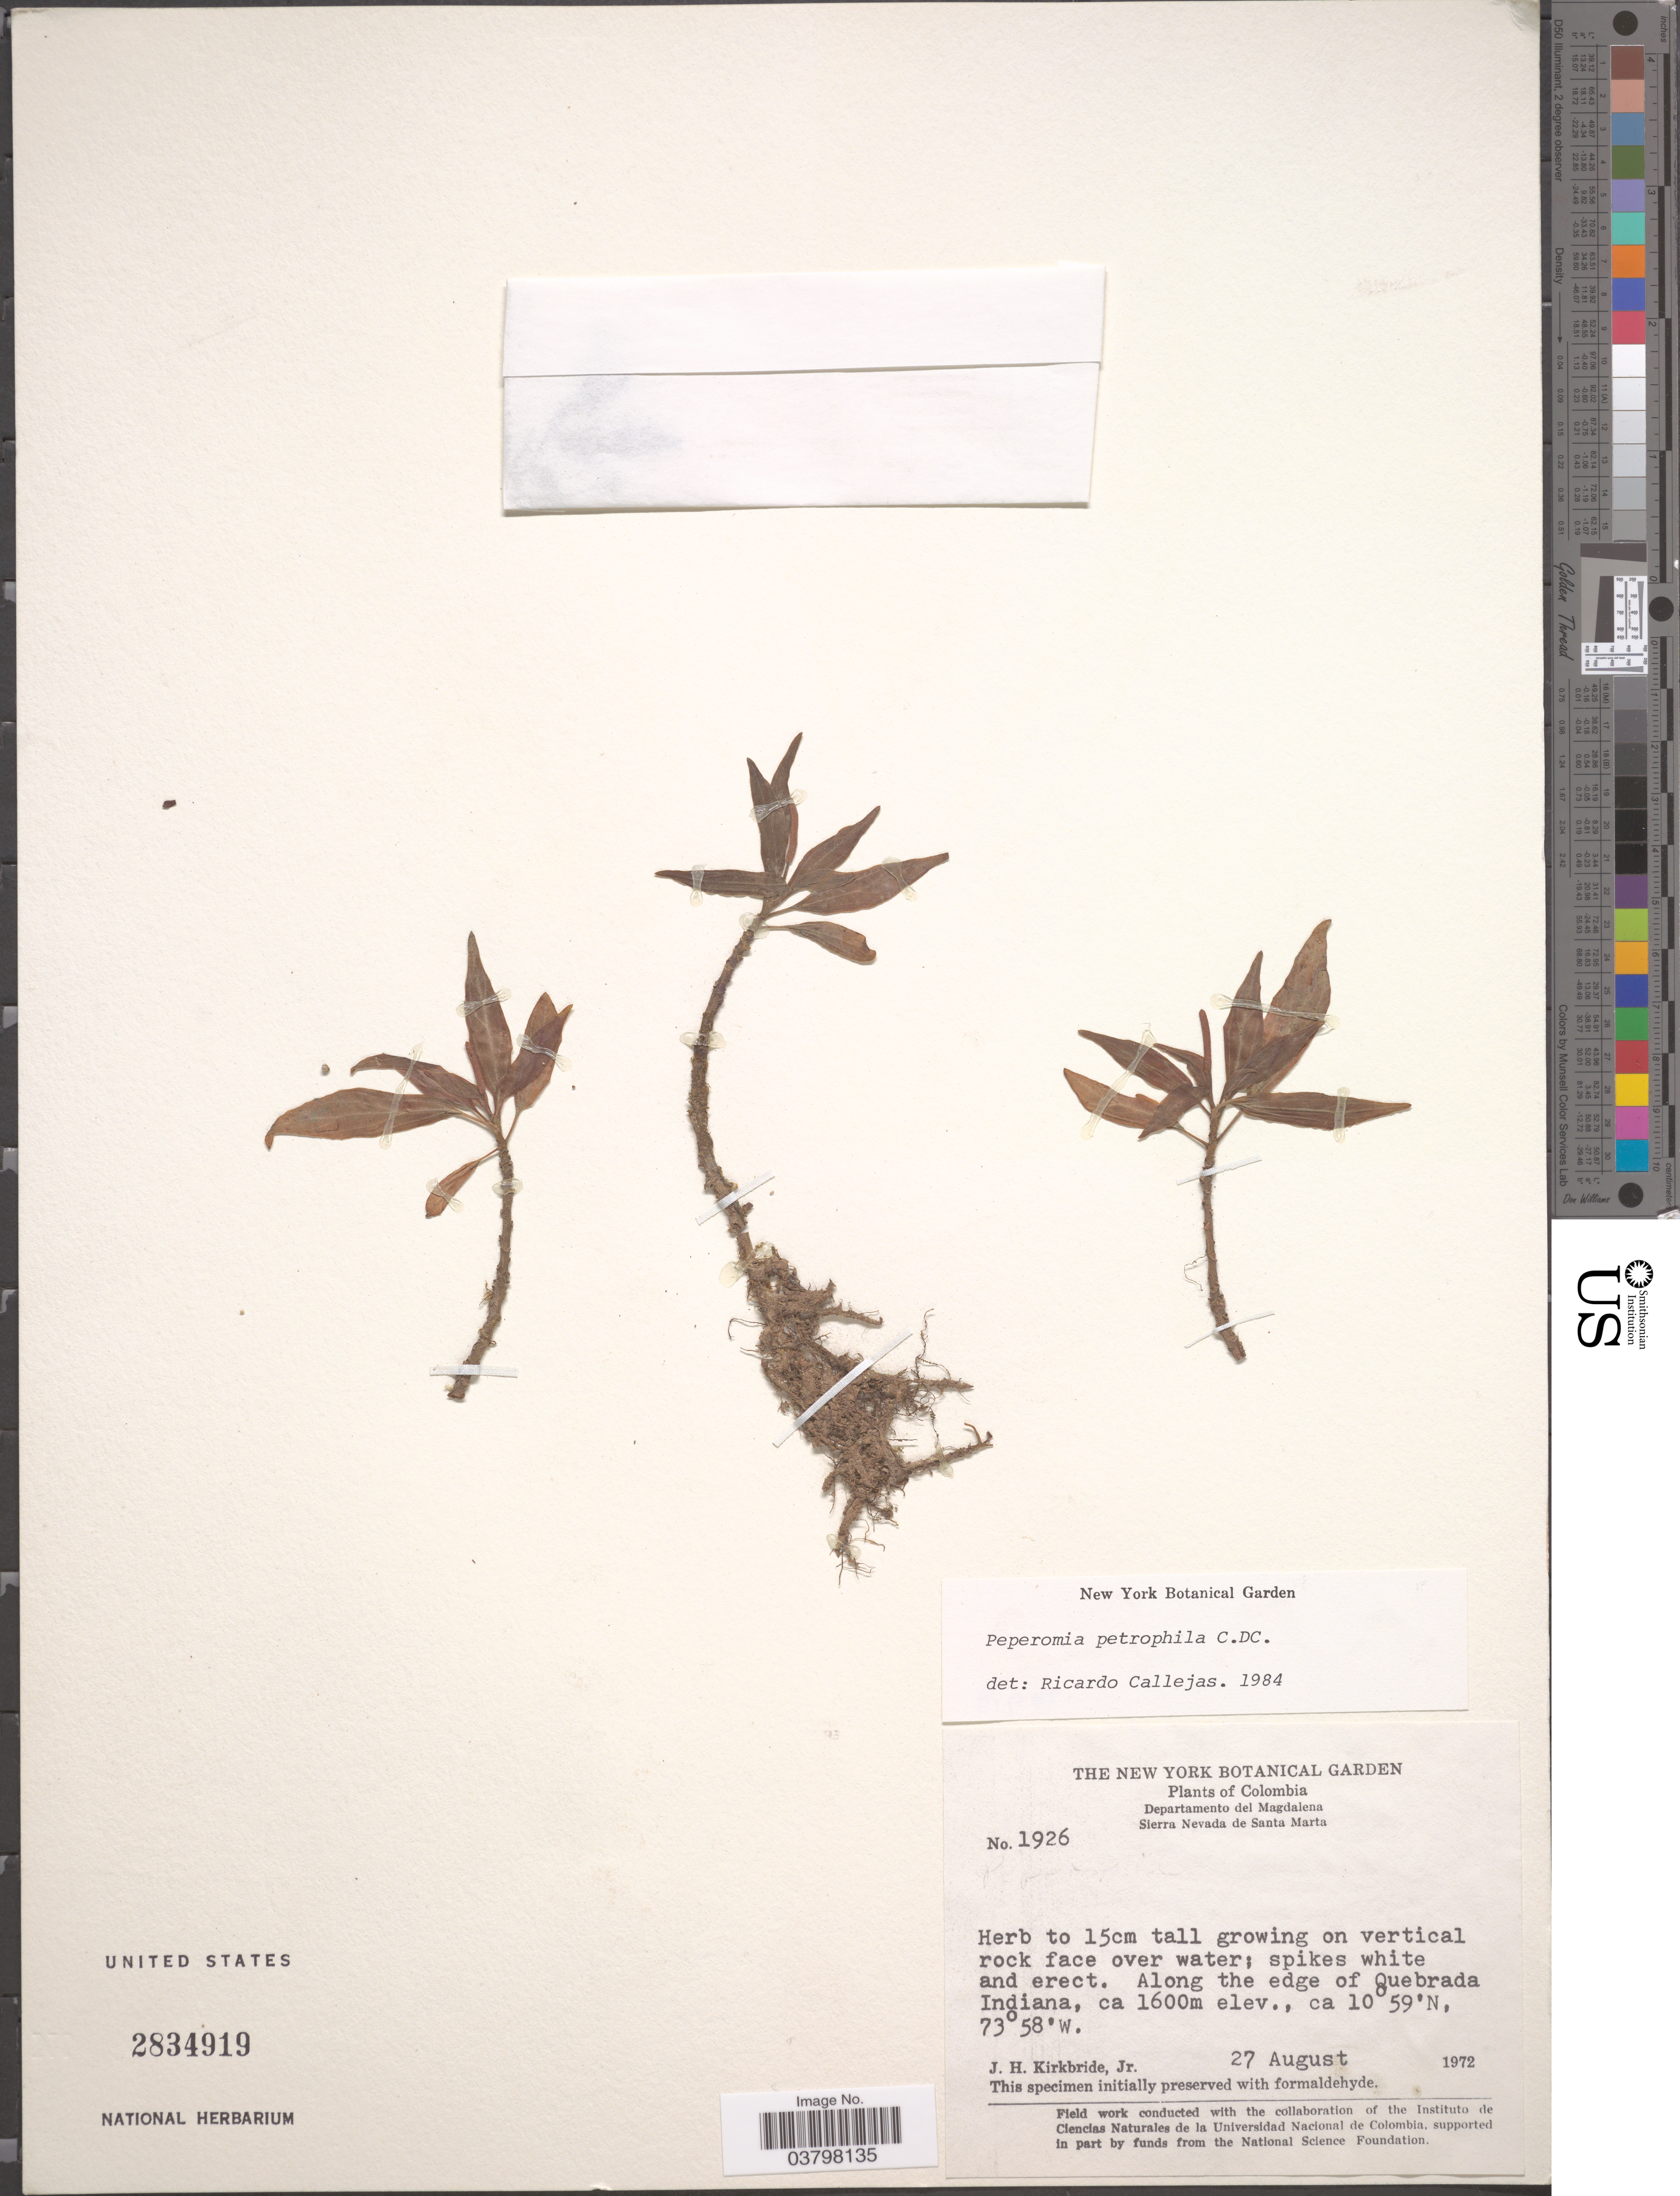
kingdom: Plantae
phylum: Tracheophyta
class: Magnoliopsida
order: Piperales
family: Piperaceae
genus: Peperomia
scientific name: Peperomia petrophila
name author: C. DC.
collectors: J. H. Kirkbride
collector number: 1926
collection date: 1972-08-27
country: Colombia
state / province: Magdalena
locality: Departamento del Magdalena. Sierra Nevada de Santa Marta. Along the edge of Quebrada Indiana.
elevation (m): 1600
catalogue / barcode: US 2834919